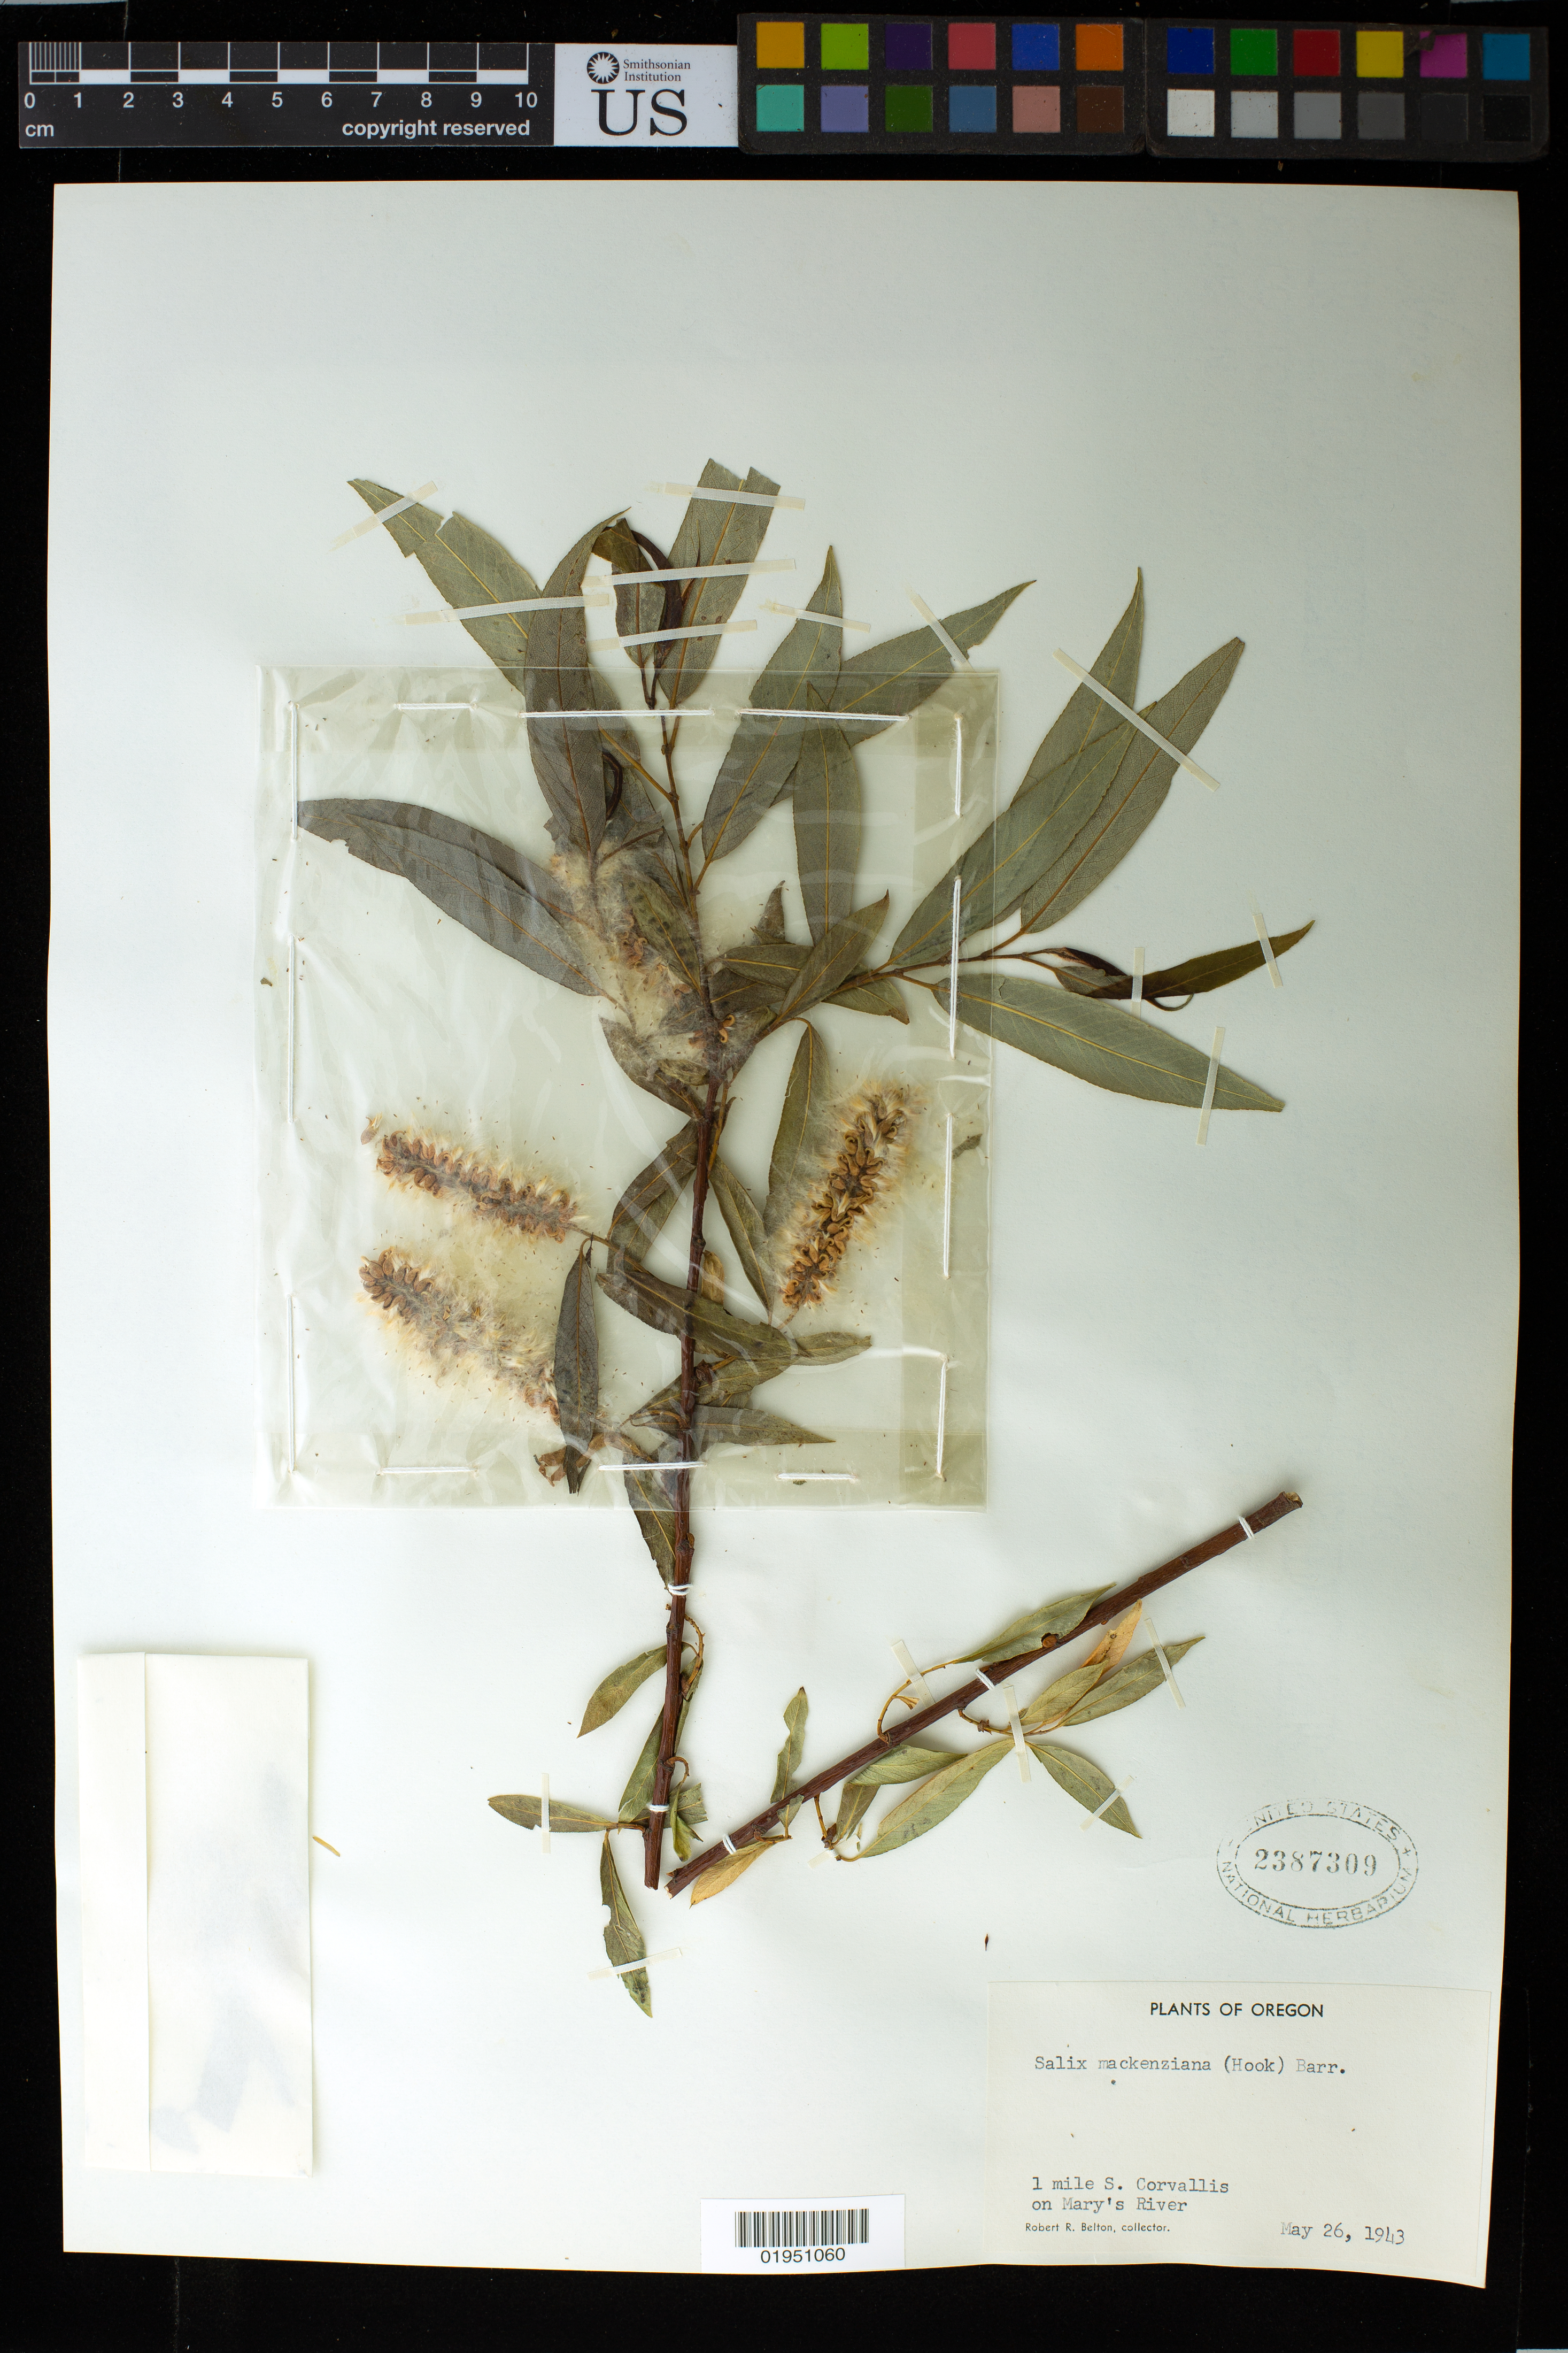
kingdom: Plantae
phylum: Tracheophyta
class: Magnoliopsida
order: Malpighiales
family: Salicaceae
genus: Salix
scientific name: Salix mackenzieana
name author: (Hook.) Barratt ex Andersson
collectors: R. Belton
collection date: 1943-05-26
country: United States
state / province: Oregon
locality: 1 mile S. Corvallis on Mary's River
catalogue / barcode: US 2387309